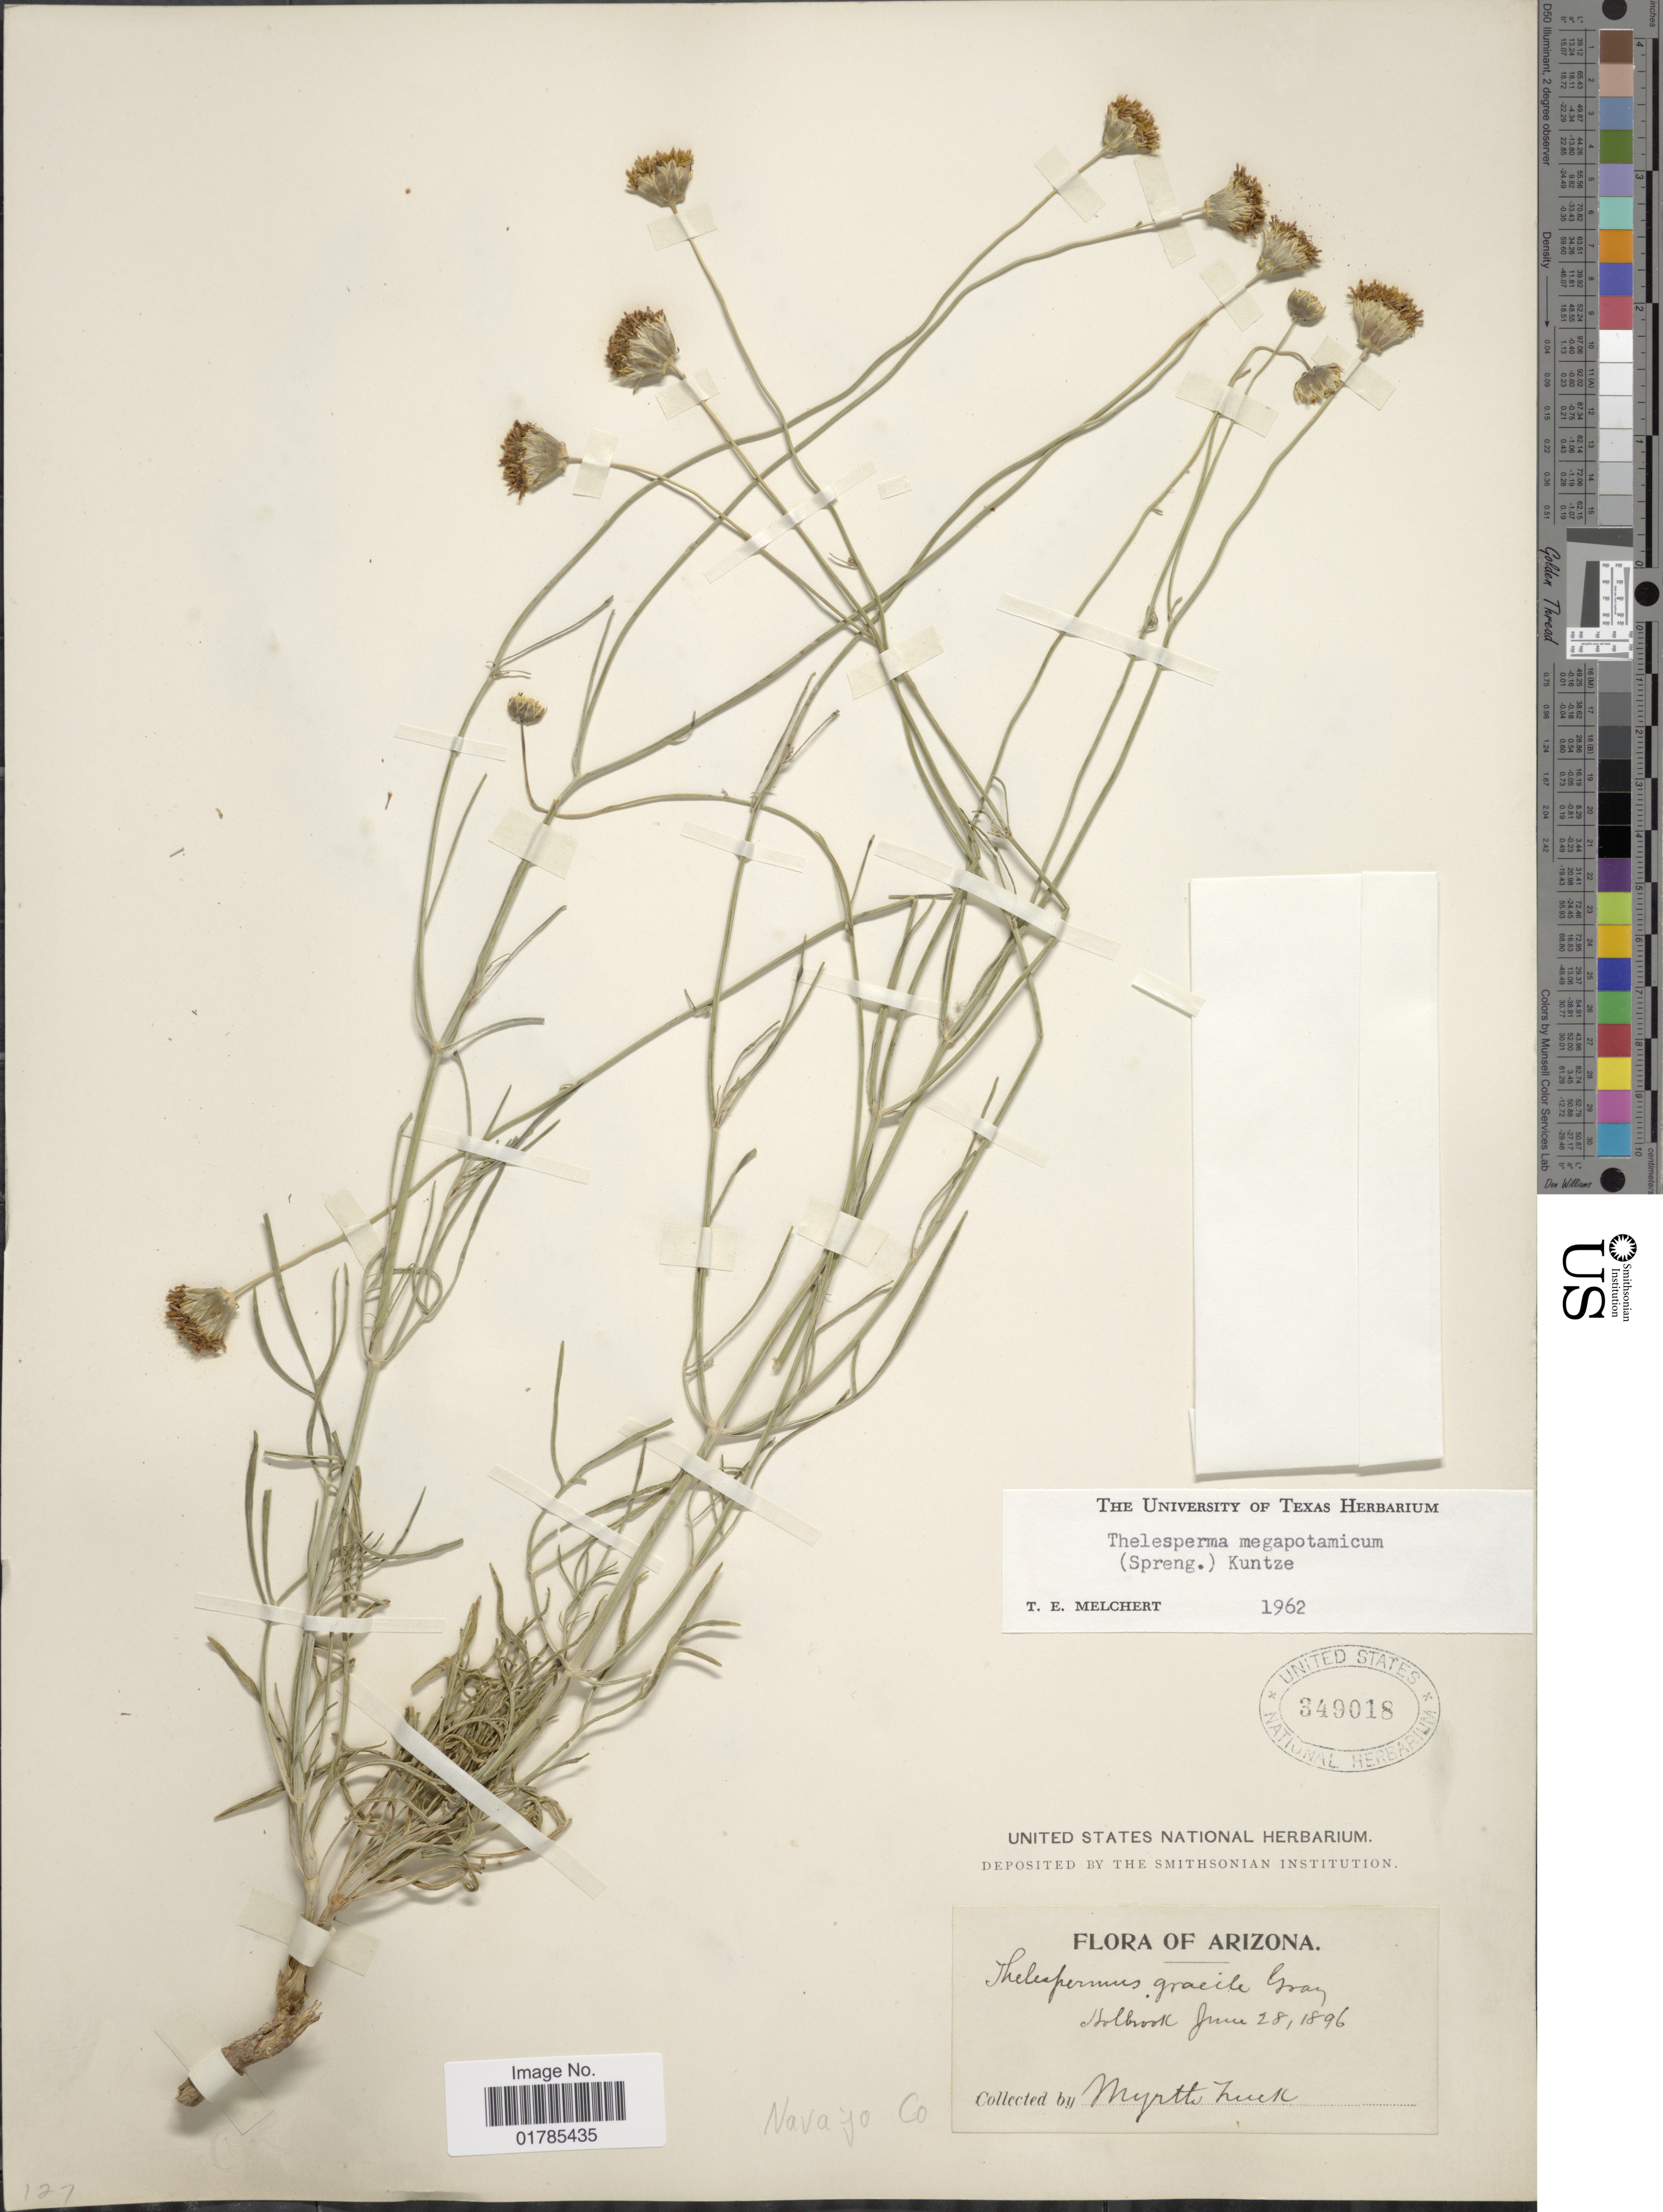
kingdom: Plantae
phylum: Tracheophyta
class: Magnoliopsida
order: Asterales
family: Asteraceae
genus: Thelesperma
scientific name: Thelesperma megapotamicum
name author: (Spreng.) Herter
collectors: M. Zuck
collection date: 1896-06-28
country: United States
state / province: Arizona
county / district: Navajo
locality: Holbrook. Navajo Co.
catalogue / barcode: US 349018